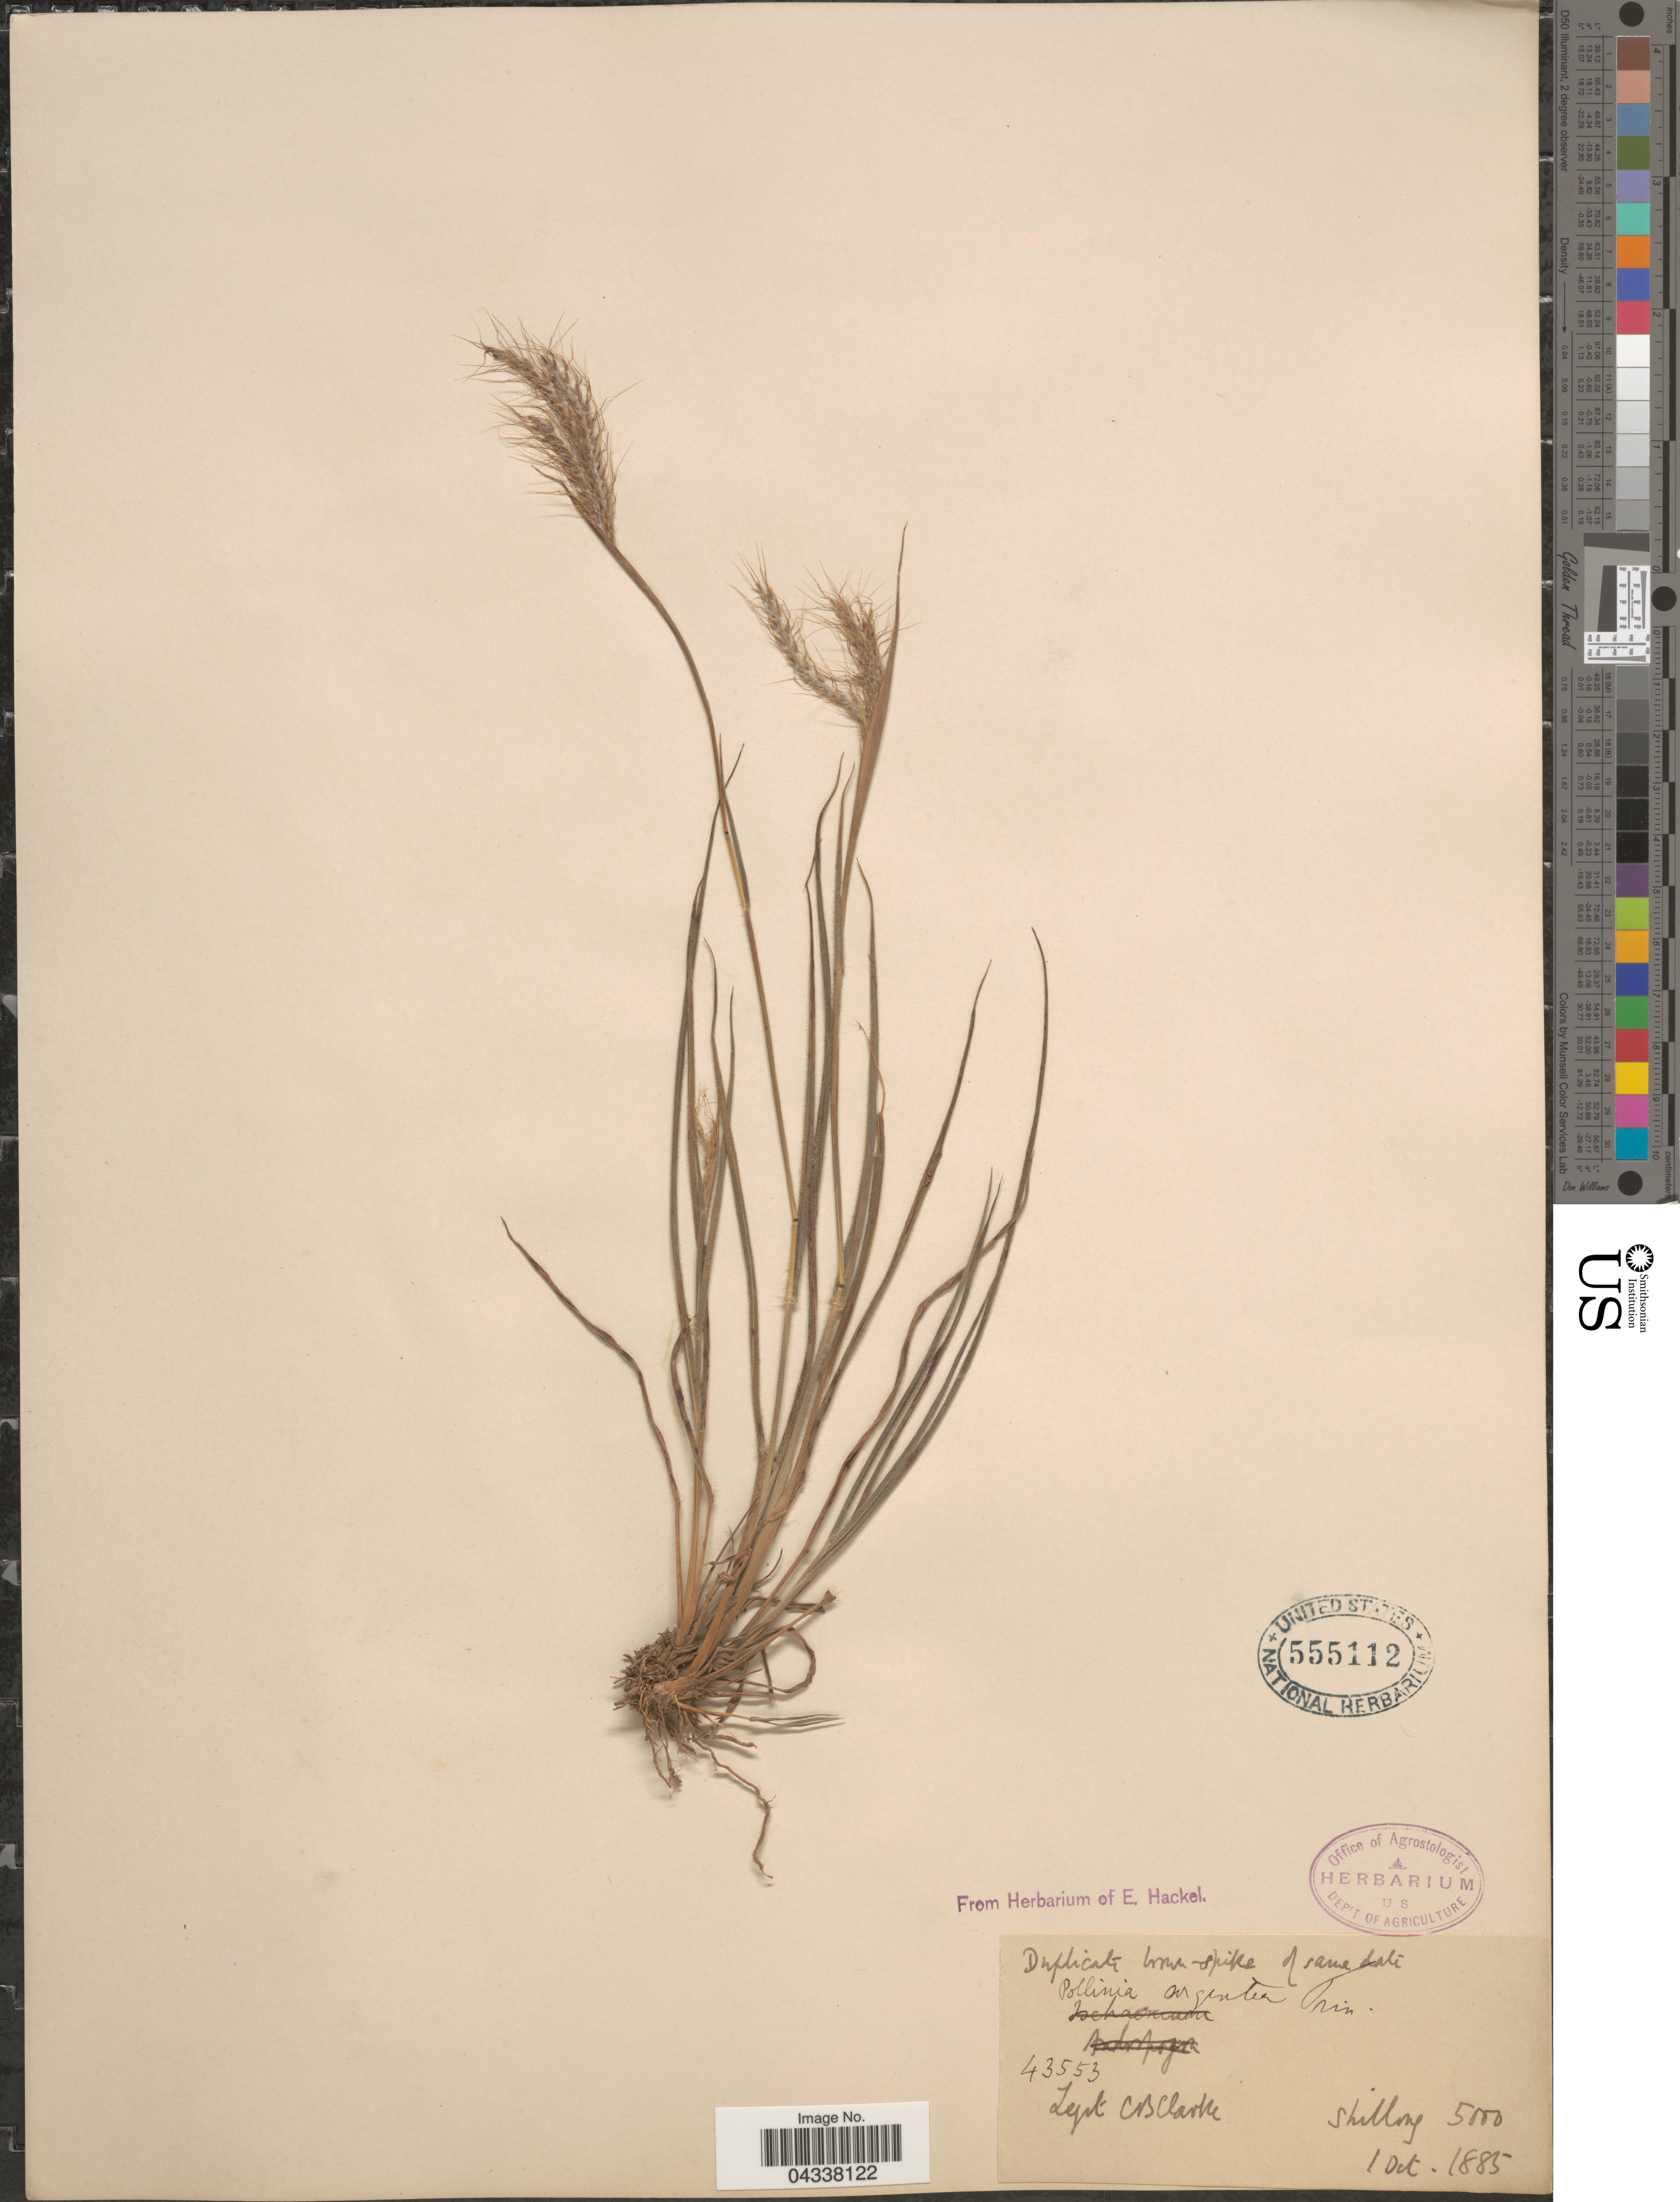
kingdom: Plantae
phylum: Tracheophyta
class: Liliopsida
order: Poales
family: Poaceae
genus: Pseudopogonatherum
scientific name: Pseudopogonatherum trispicatum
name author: (Schult.) Ohwi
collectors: C. B. Clarke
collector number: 43553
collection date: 1885-10-01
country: India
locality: Shillong.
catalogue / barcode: US 555112